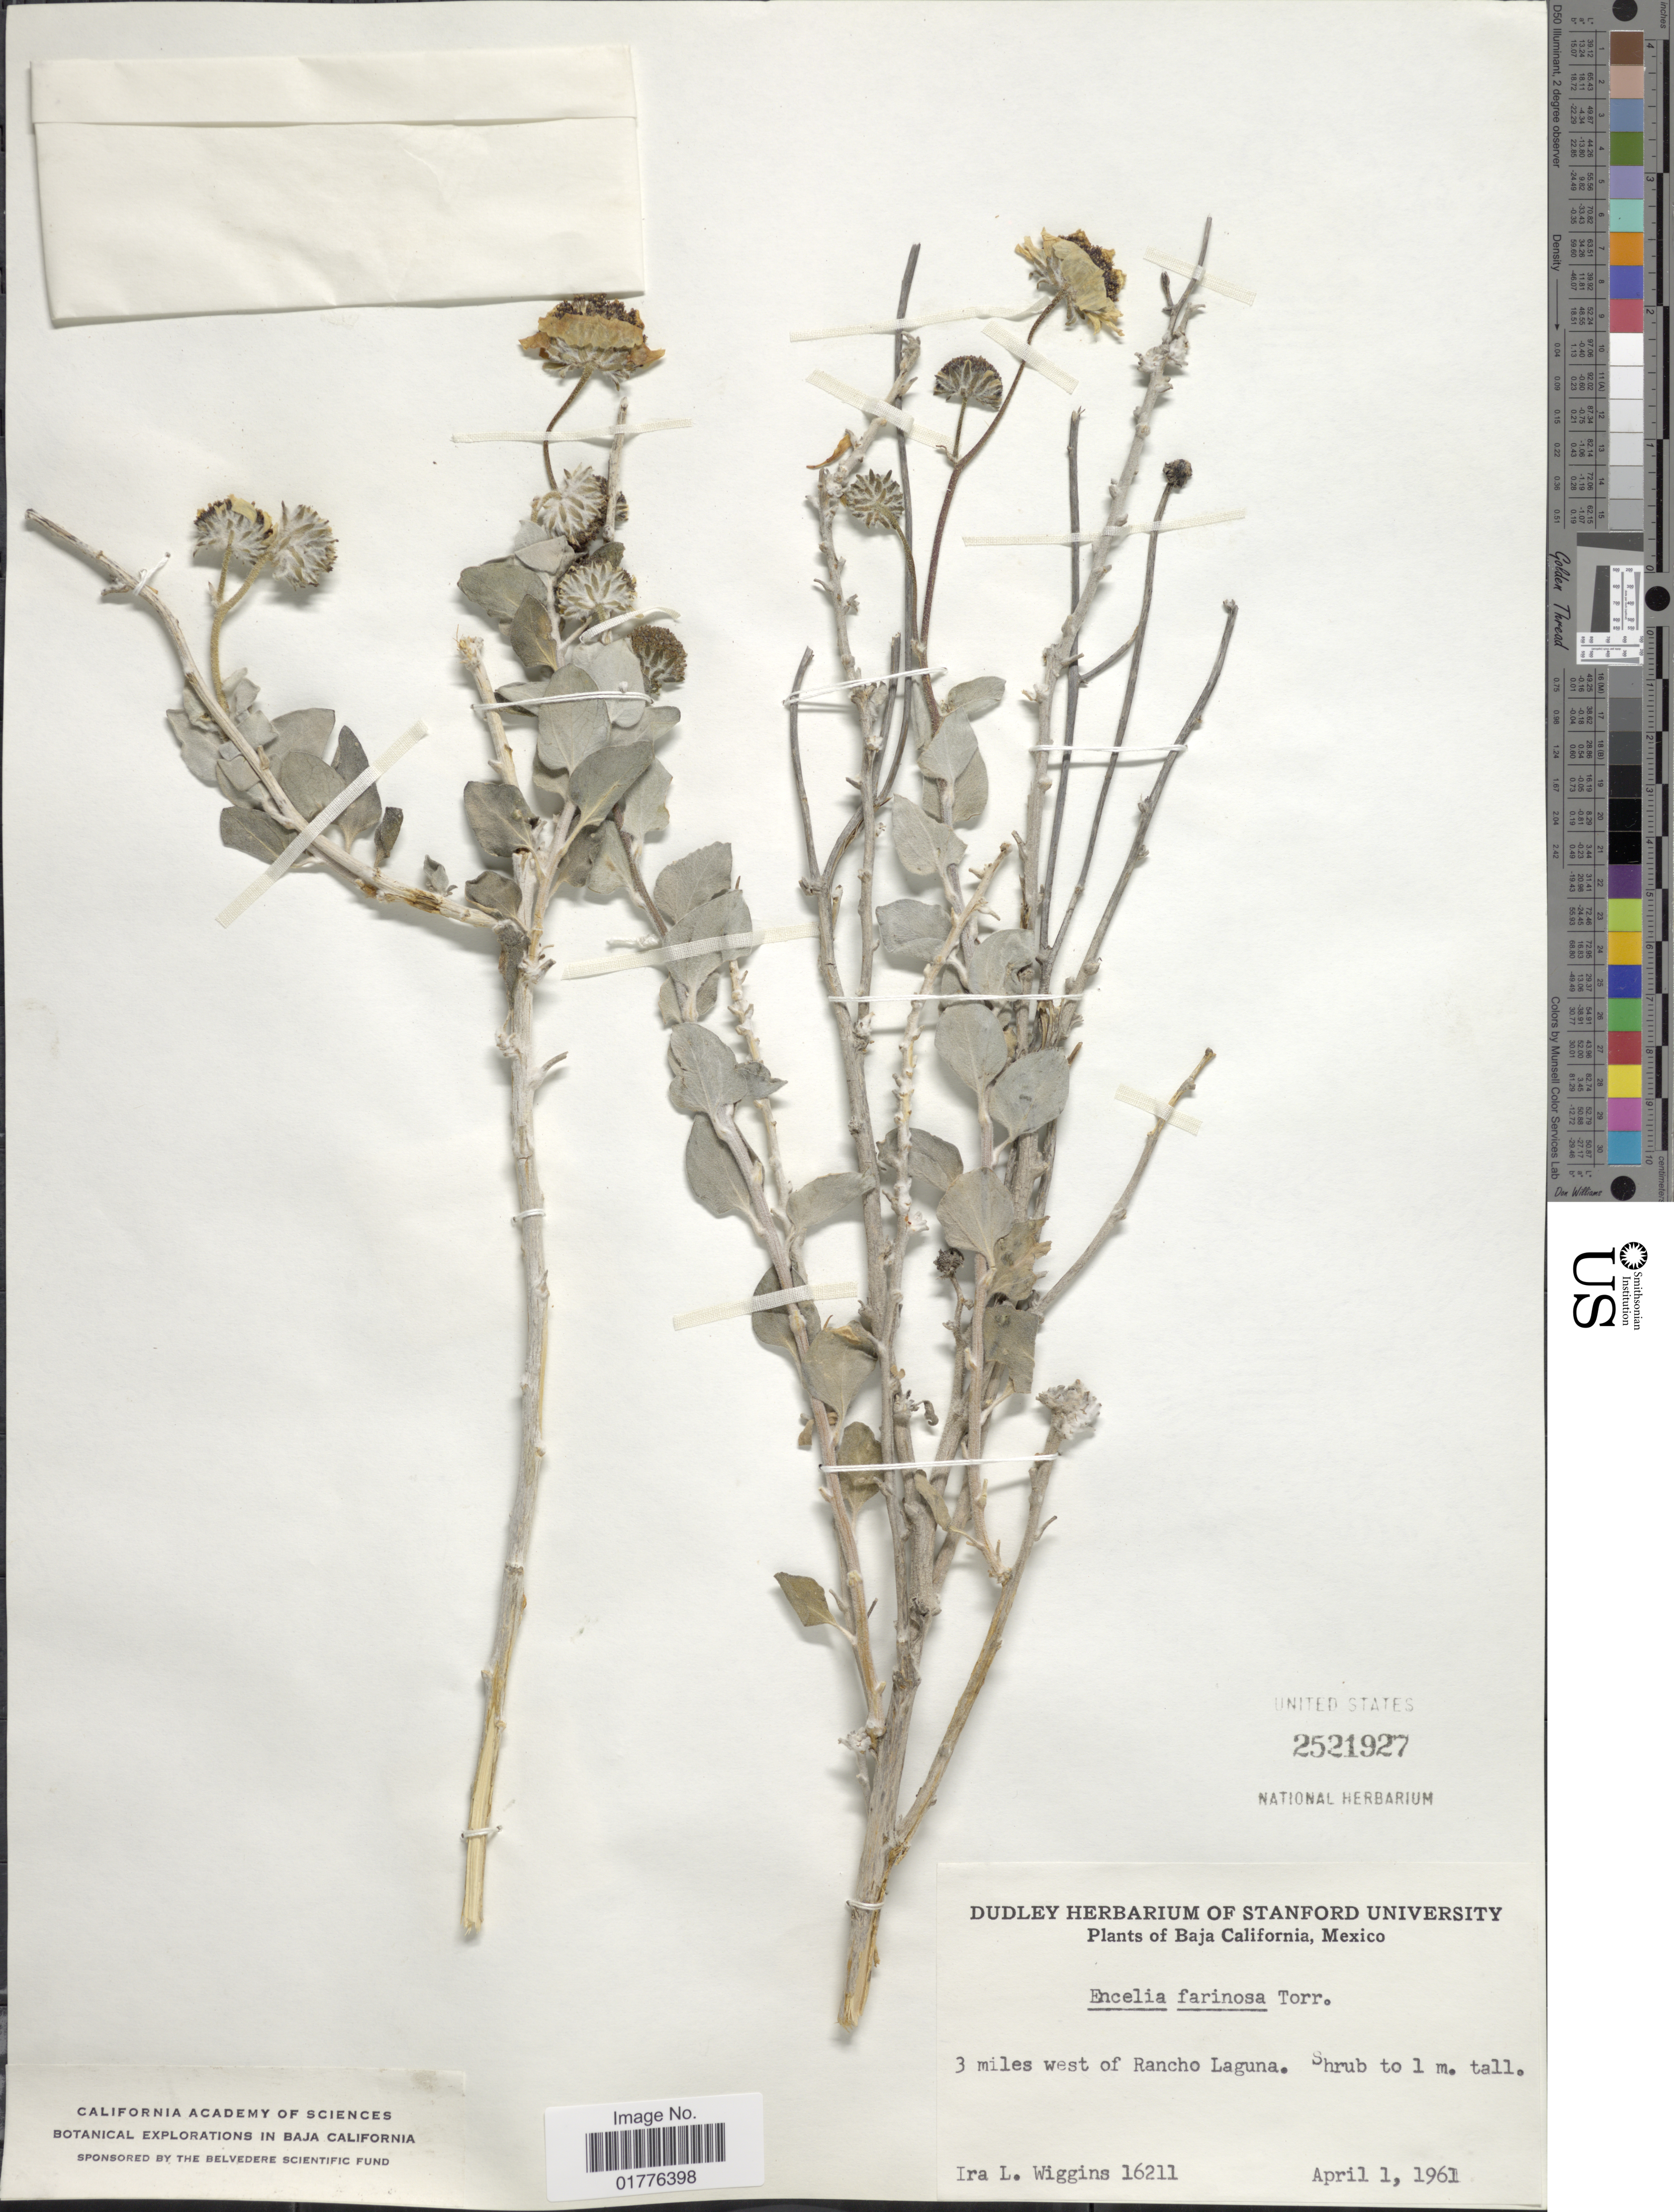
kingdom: Plantae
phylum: Tracheophyta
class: Magnoliopsida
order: Asterales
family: Asteraceae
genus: Encelia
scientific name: Encelia farinosa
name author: A. Gray ex Torr. in Emory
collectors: I. L. Wiggins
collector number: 16211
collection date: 1961-04-01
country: Mexico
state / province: Baja California Sur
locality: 3 miles west of Rancho Laguna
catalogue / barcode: US 2521927